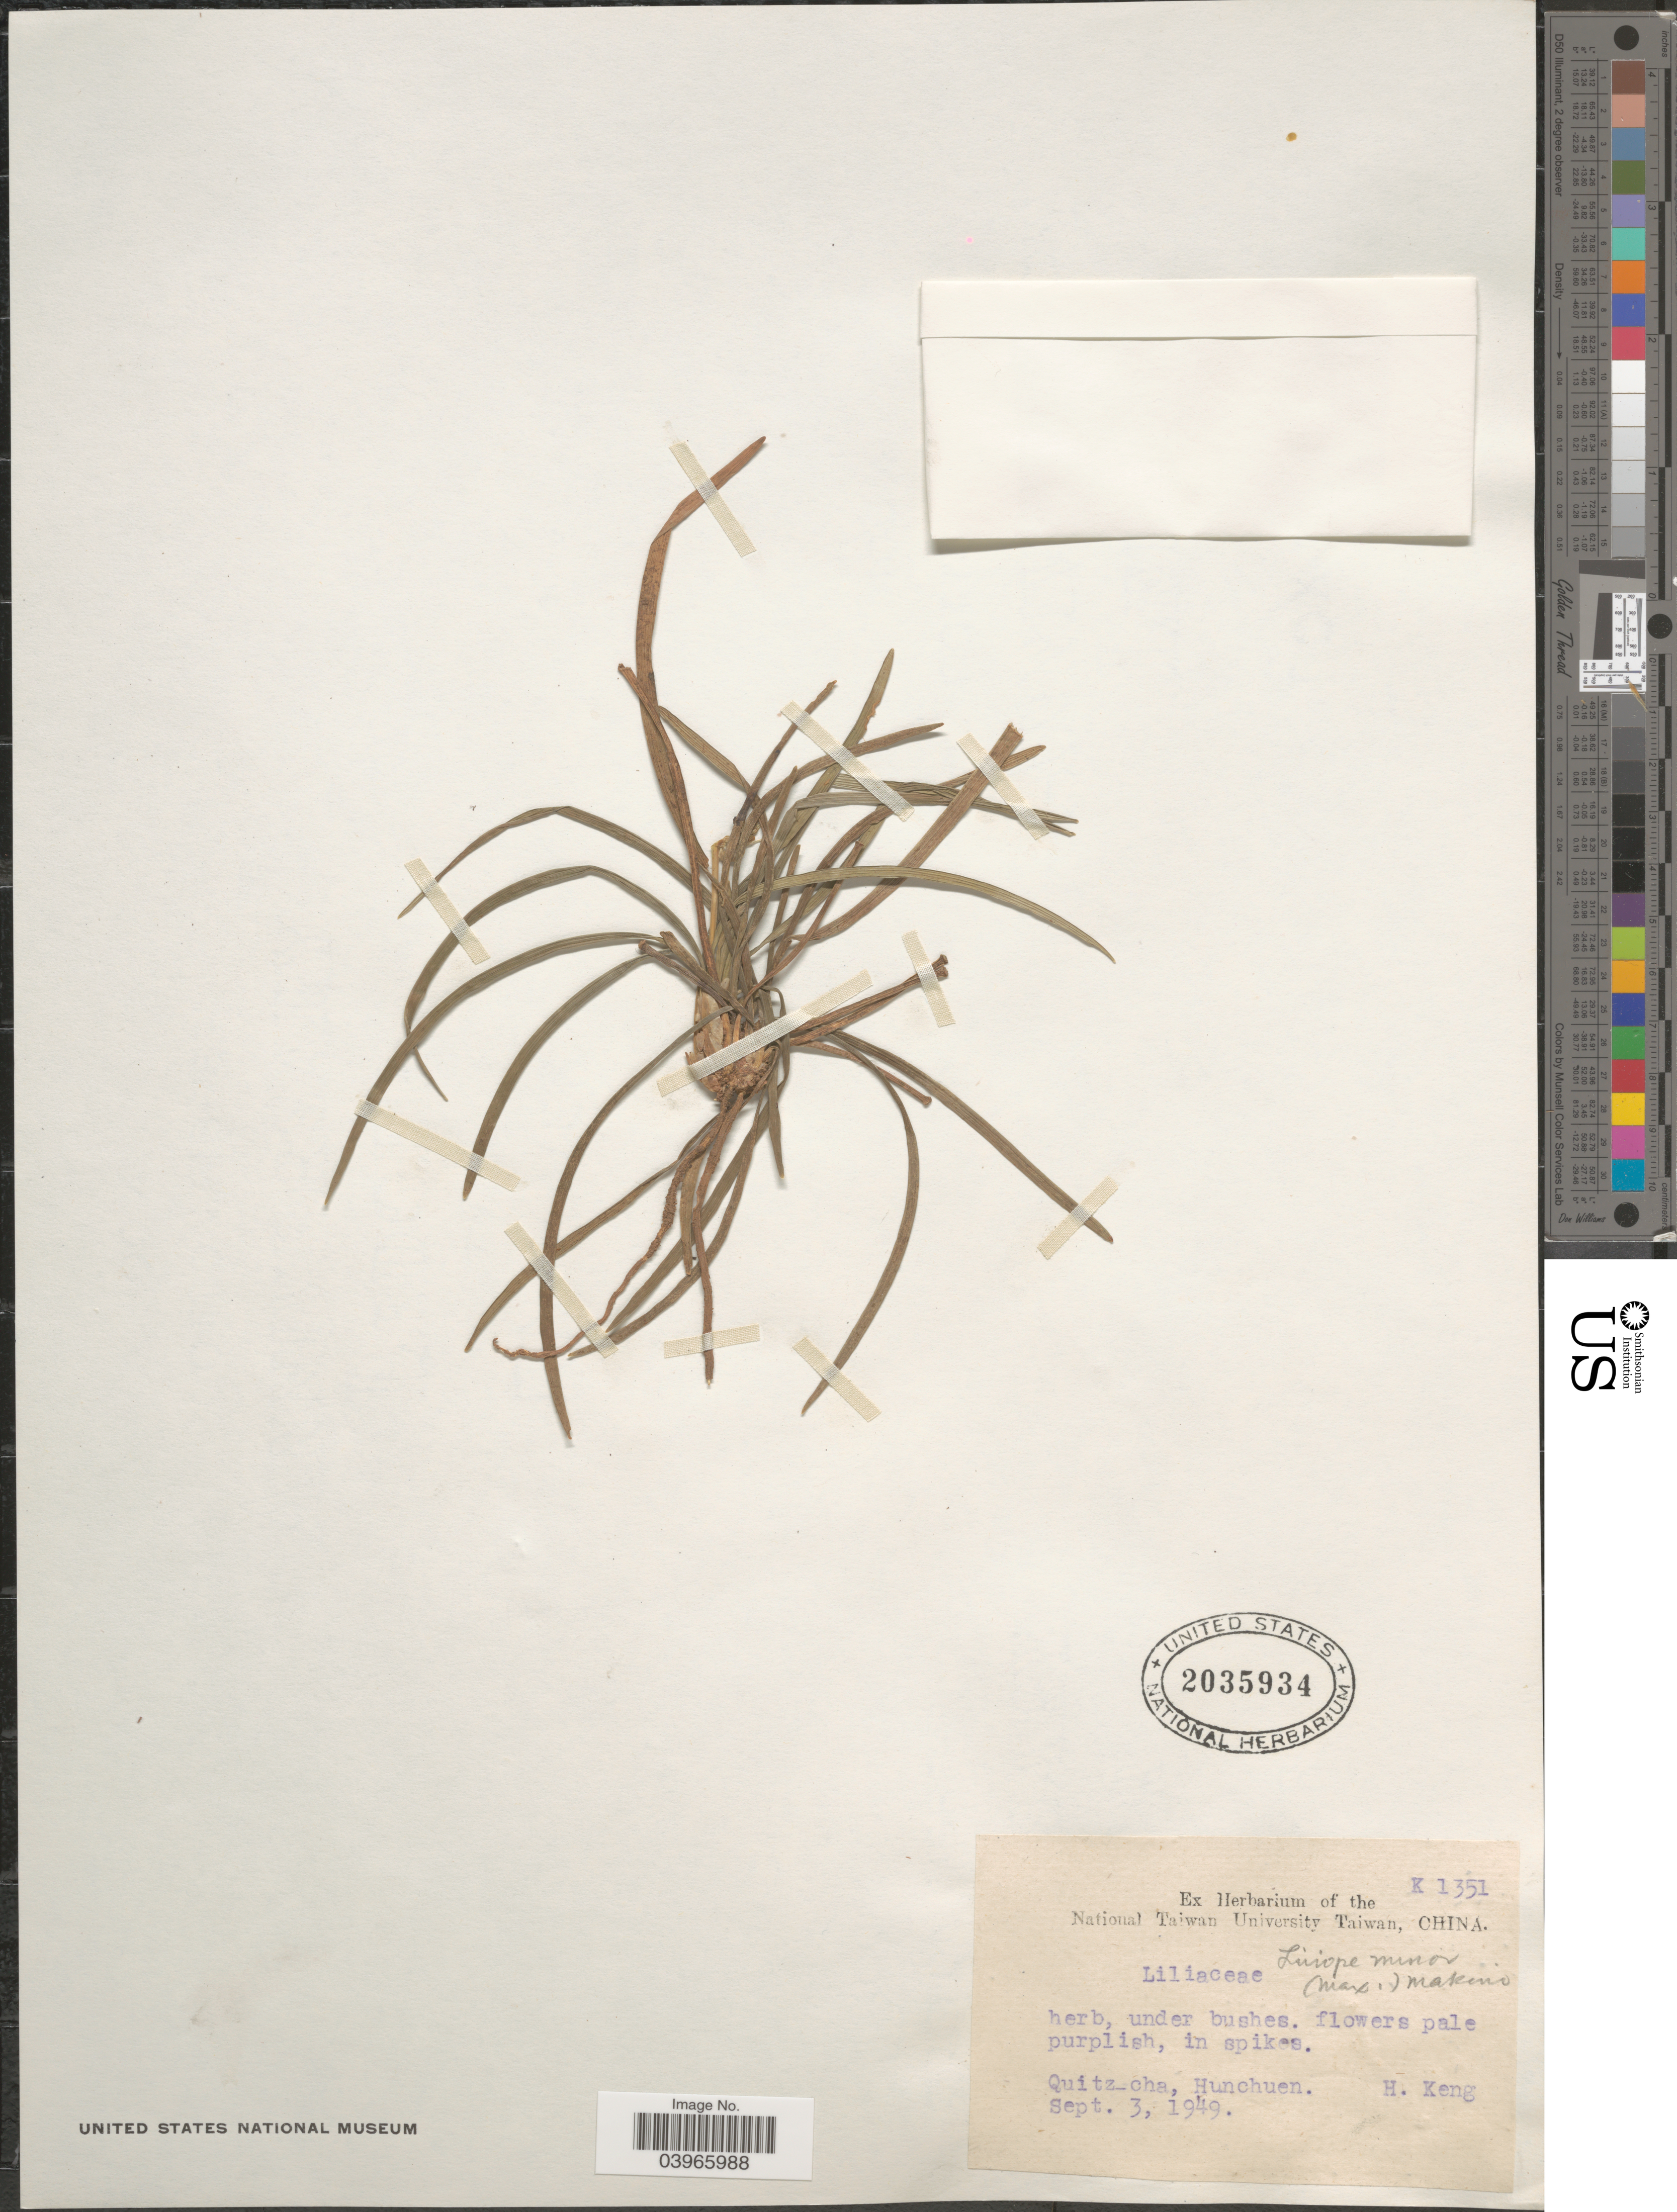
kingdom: Plantae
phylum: Tracheophyta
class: Liliopsida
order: Asparagales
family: Asparagaceae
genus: Liriope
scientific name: Liriope minor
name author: (Maxim.) Makino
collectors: H. Keng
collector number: K 1351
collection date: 1949-09-03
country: China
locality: Quitz-cha, Hunchuen.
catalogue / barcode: US 2035934